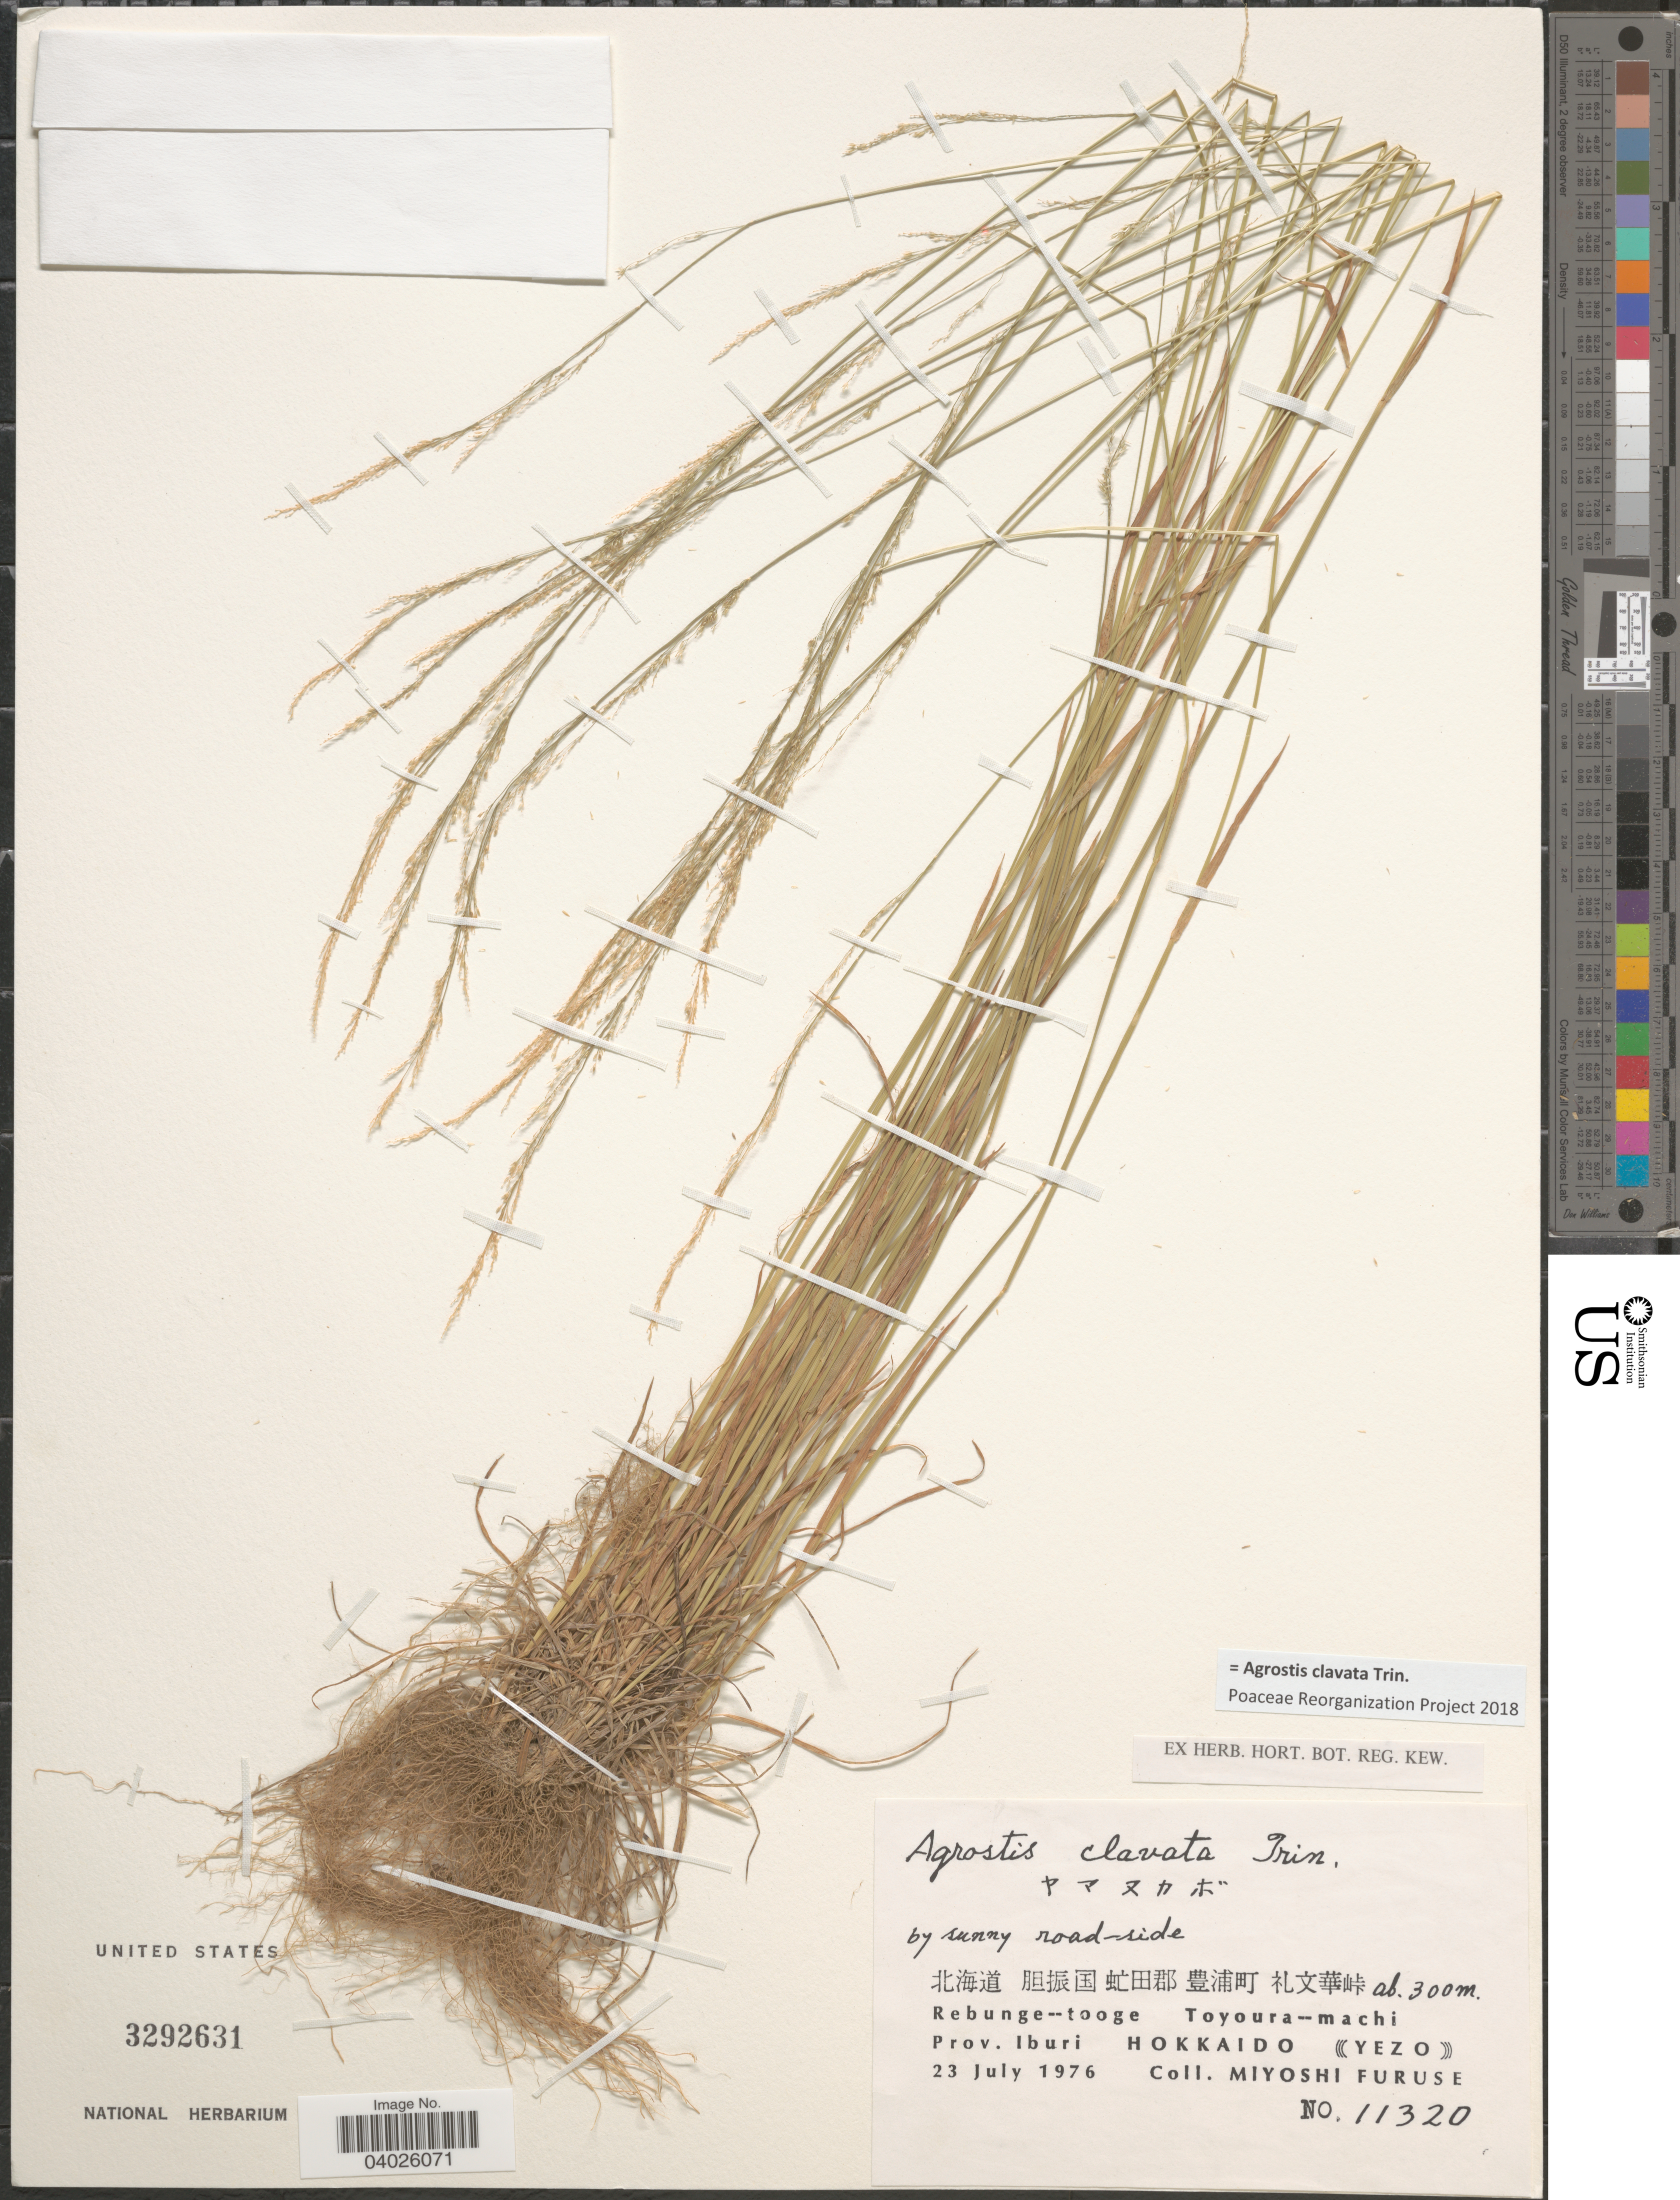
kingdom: Plantae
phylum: Tracheophyta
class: Liliopsida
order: Poales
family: Poaceae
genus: Agrostis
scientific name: Agrostis clavata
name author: Trin.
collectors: M. Furuse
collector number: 11320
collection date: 1976-07-23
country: Japan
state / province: Hokkaidō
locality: Rebunge--tooge Toyoura--machi. Prov. Iburi «Yezo».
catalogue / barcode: US 3292631